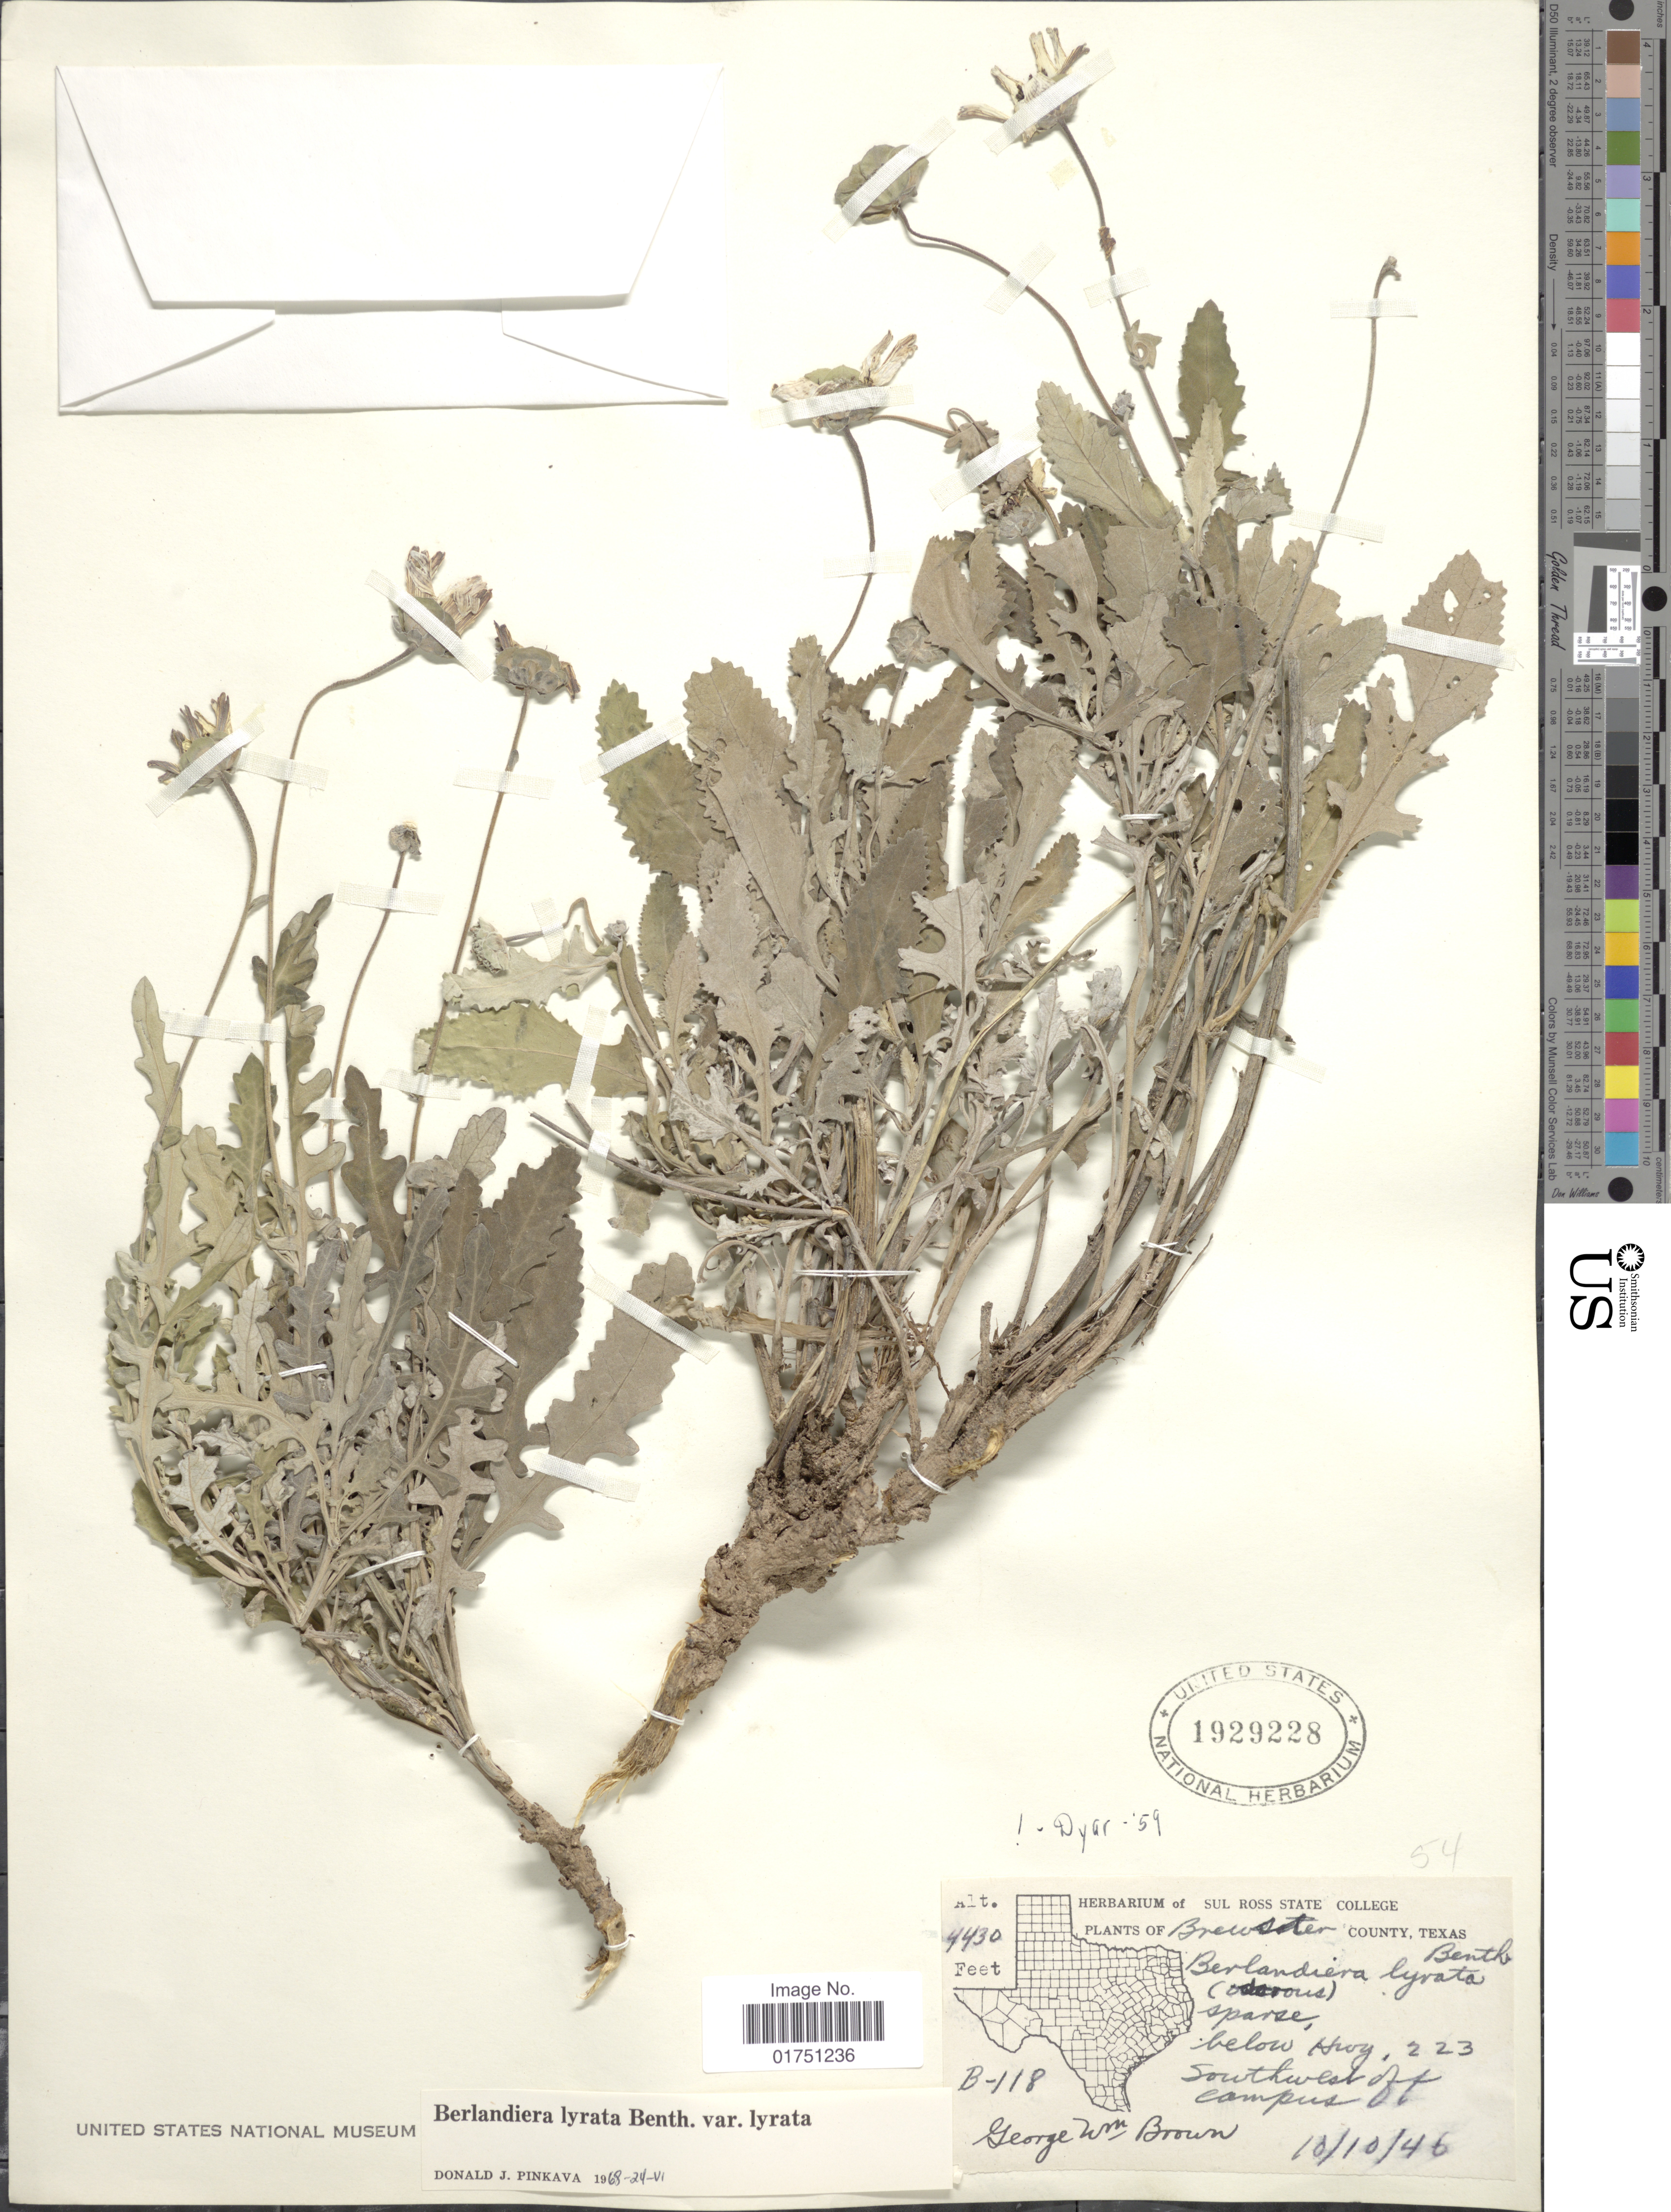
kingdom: Plantae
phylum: Tracheophyta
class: Magnoliopsida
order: Asterales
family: Asteraceae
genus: Berlandiera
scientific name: Berlandiera lyrata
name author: Benth.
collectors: G. W. Brown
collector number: B-118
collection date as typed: Transcribed d/m/y: 10/10/46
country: United States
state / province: Texas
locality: Brewster County, Texas. Below Hwy, 223 Southwest off campus.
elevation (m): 1350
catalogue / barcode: US 1929228